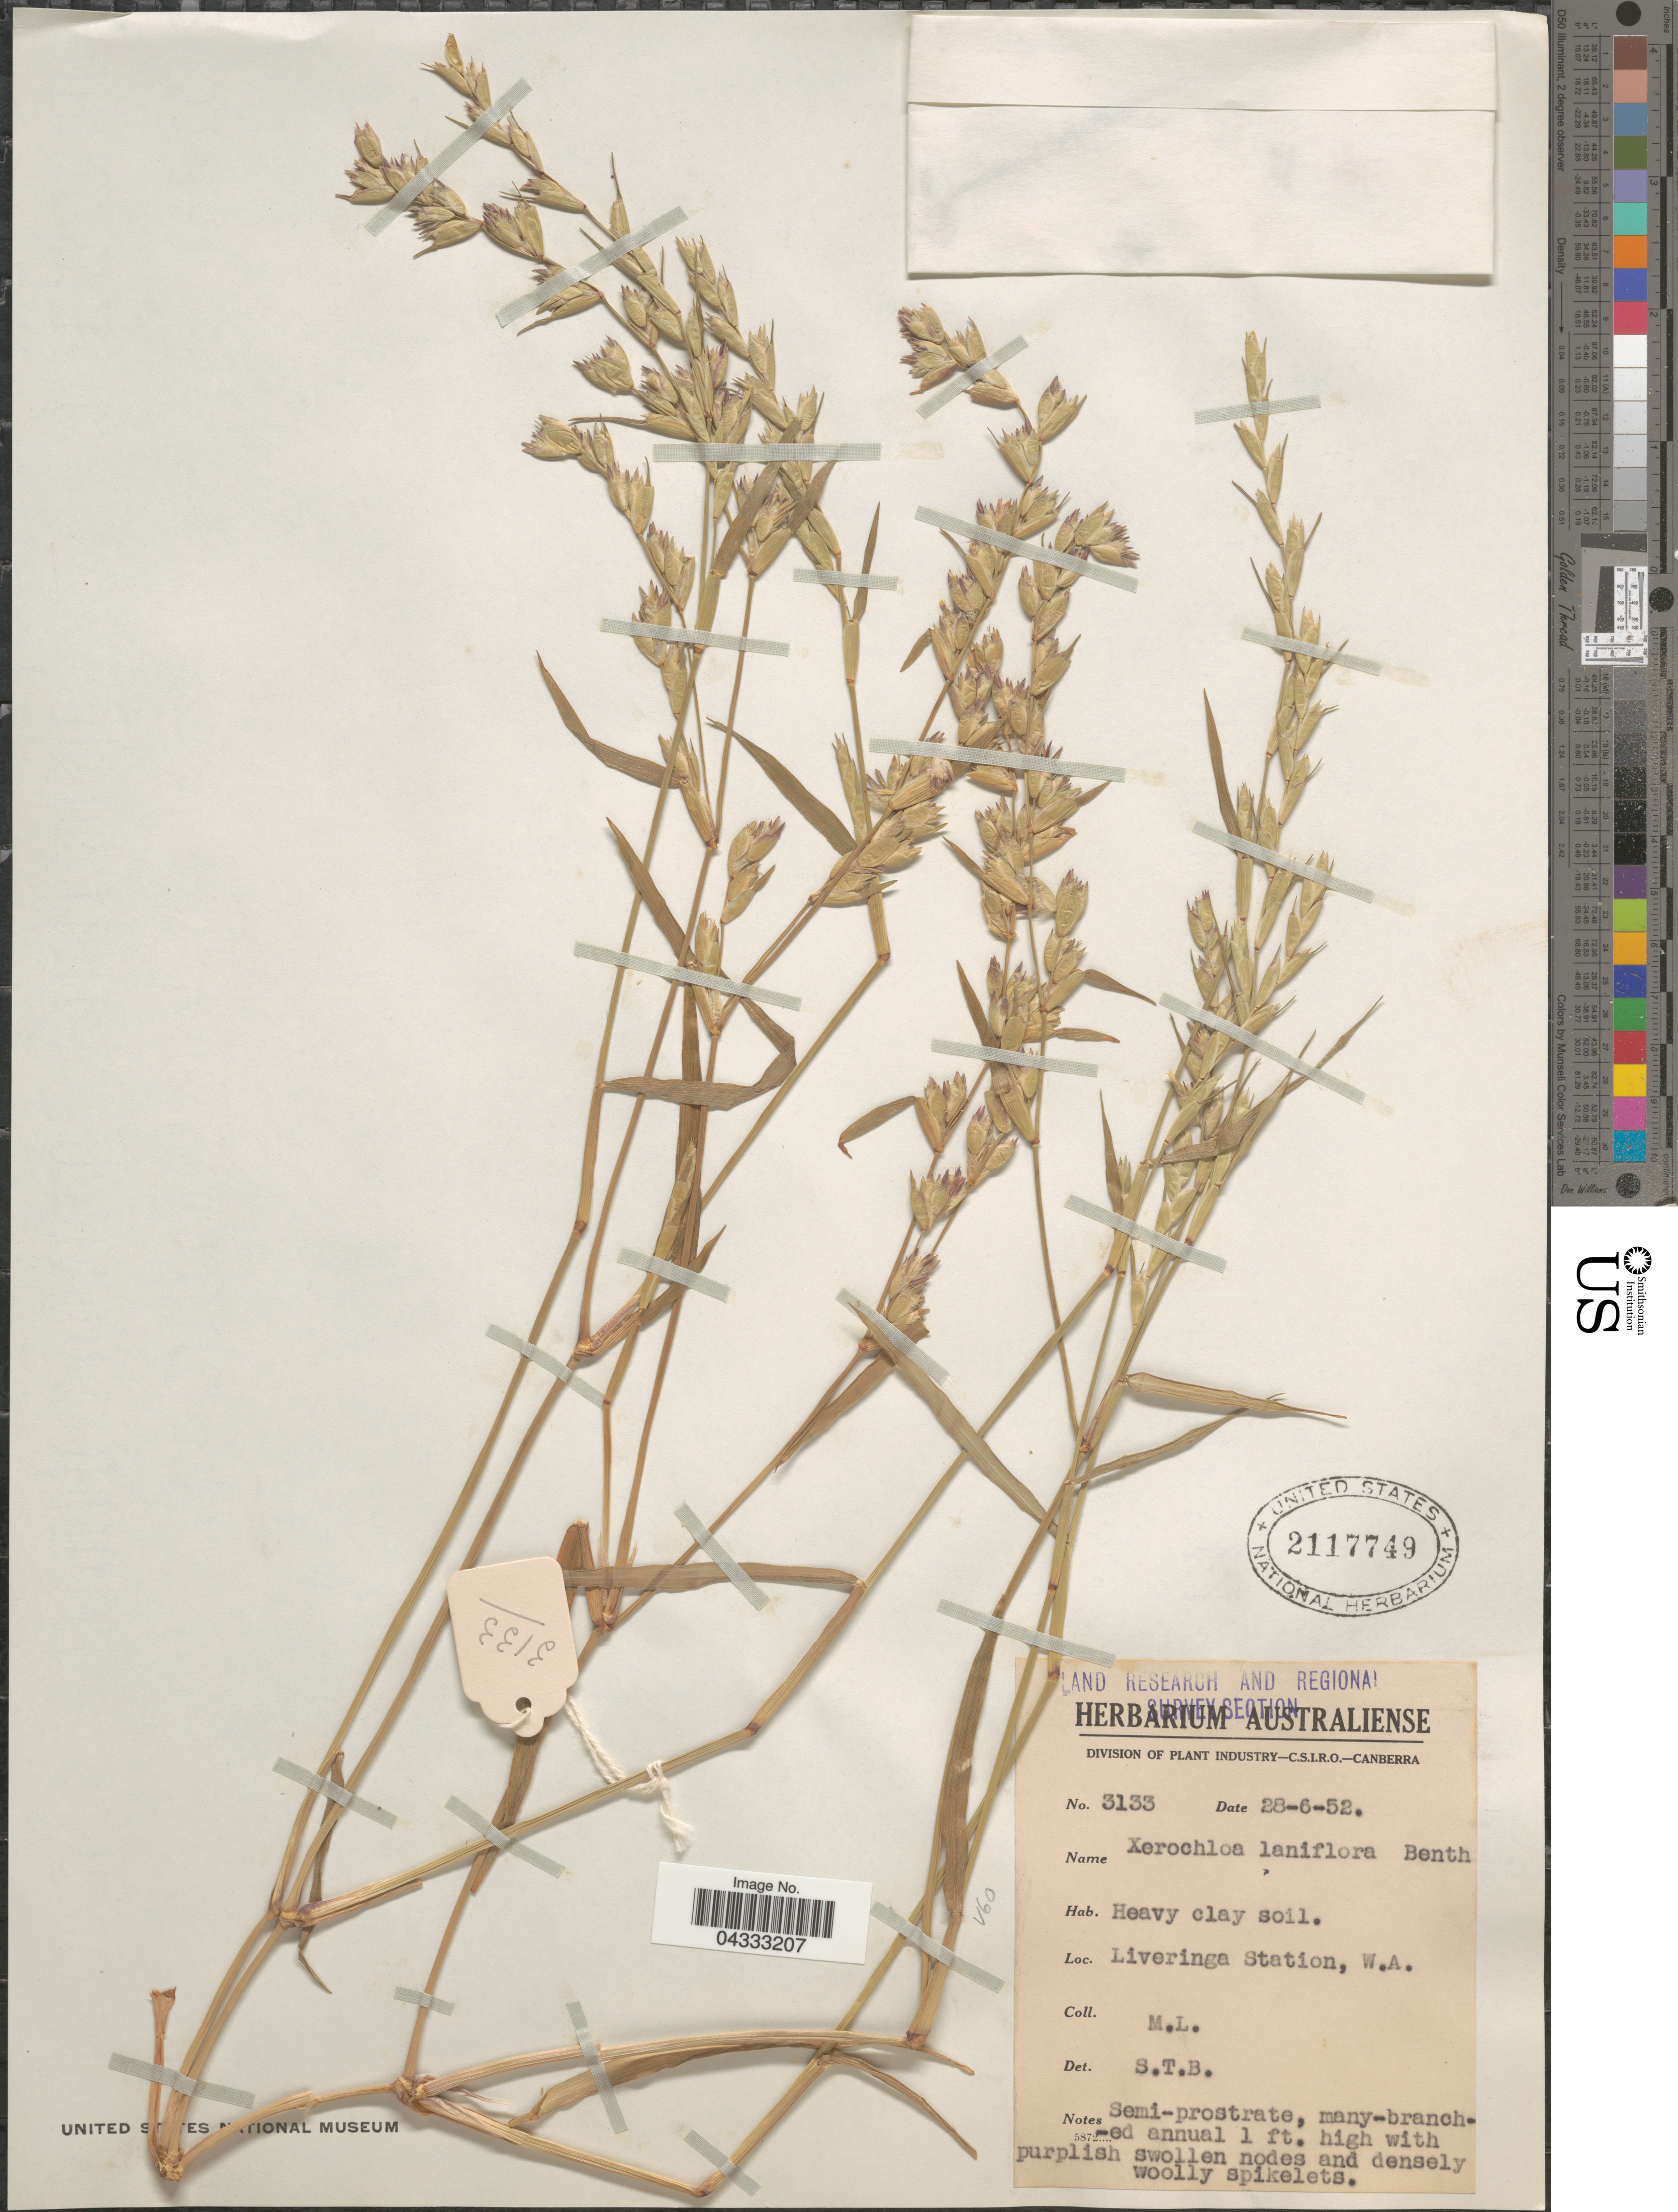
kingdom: Plantae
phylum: Tracheophyta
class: Liliopsida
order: Poales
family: Poaceae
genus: Xerochloa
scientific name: Xerochloa laniflora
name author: Benth.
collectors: M. L.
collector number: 3133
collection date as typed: Transcribed d/m/y: 28/6/52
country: Australia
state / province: Western Australia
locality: Land Research and Regional Survey Section. Liveringa Station.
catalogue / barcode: US 2117749